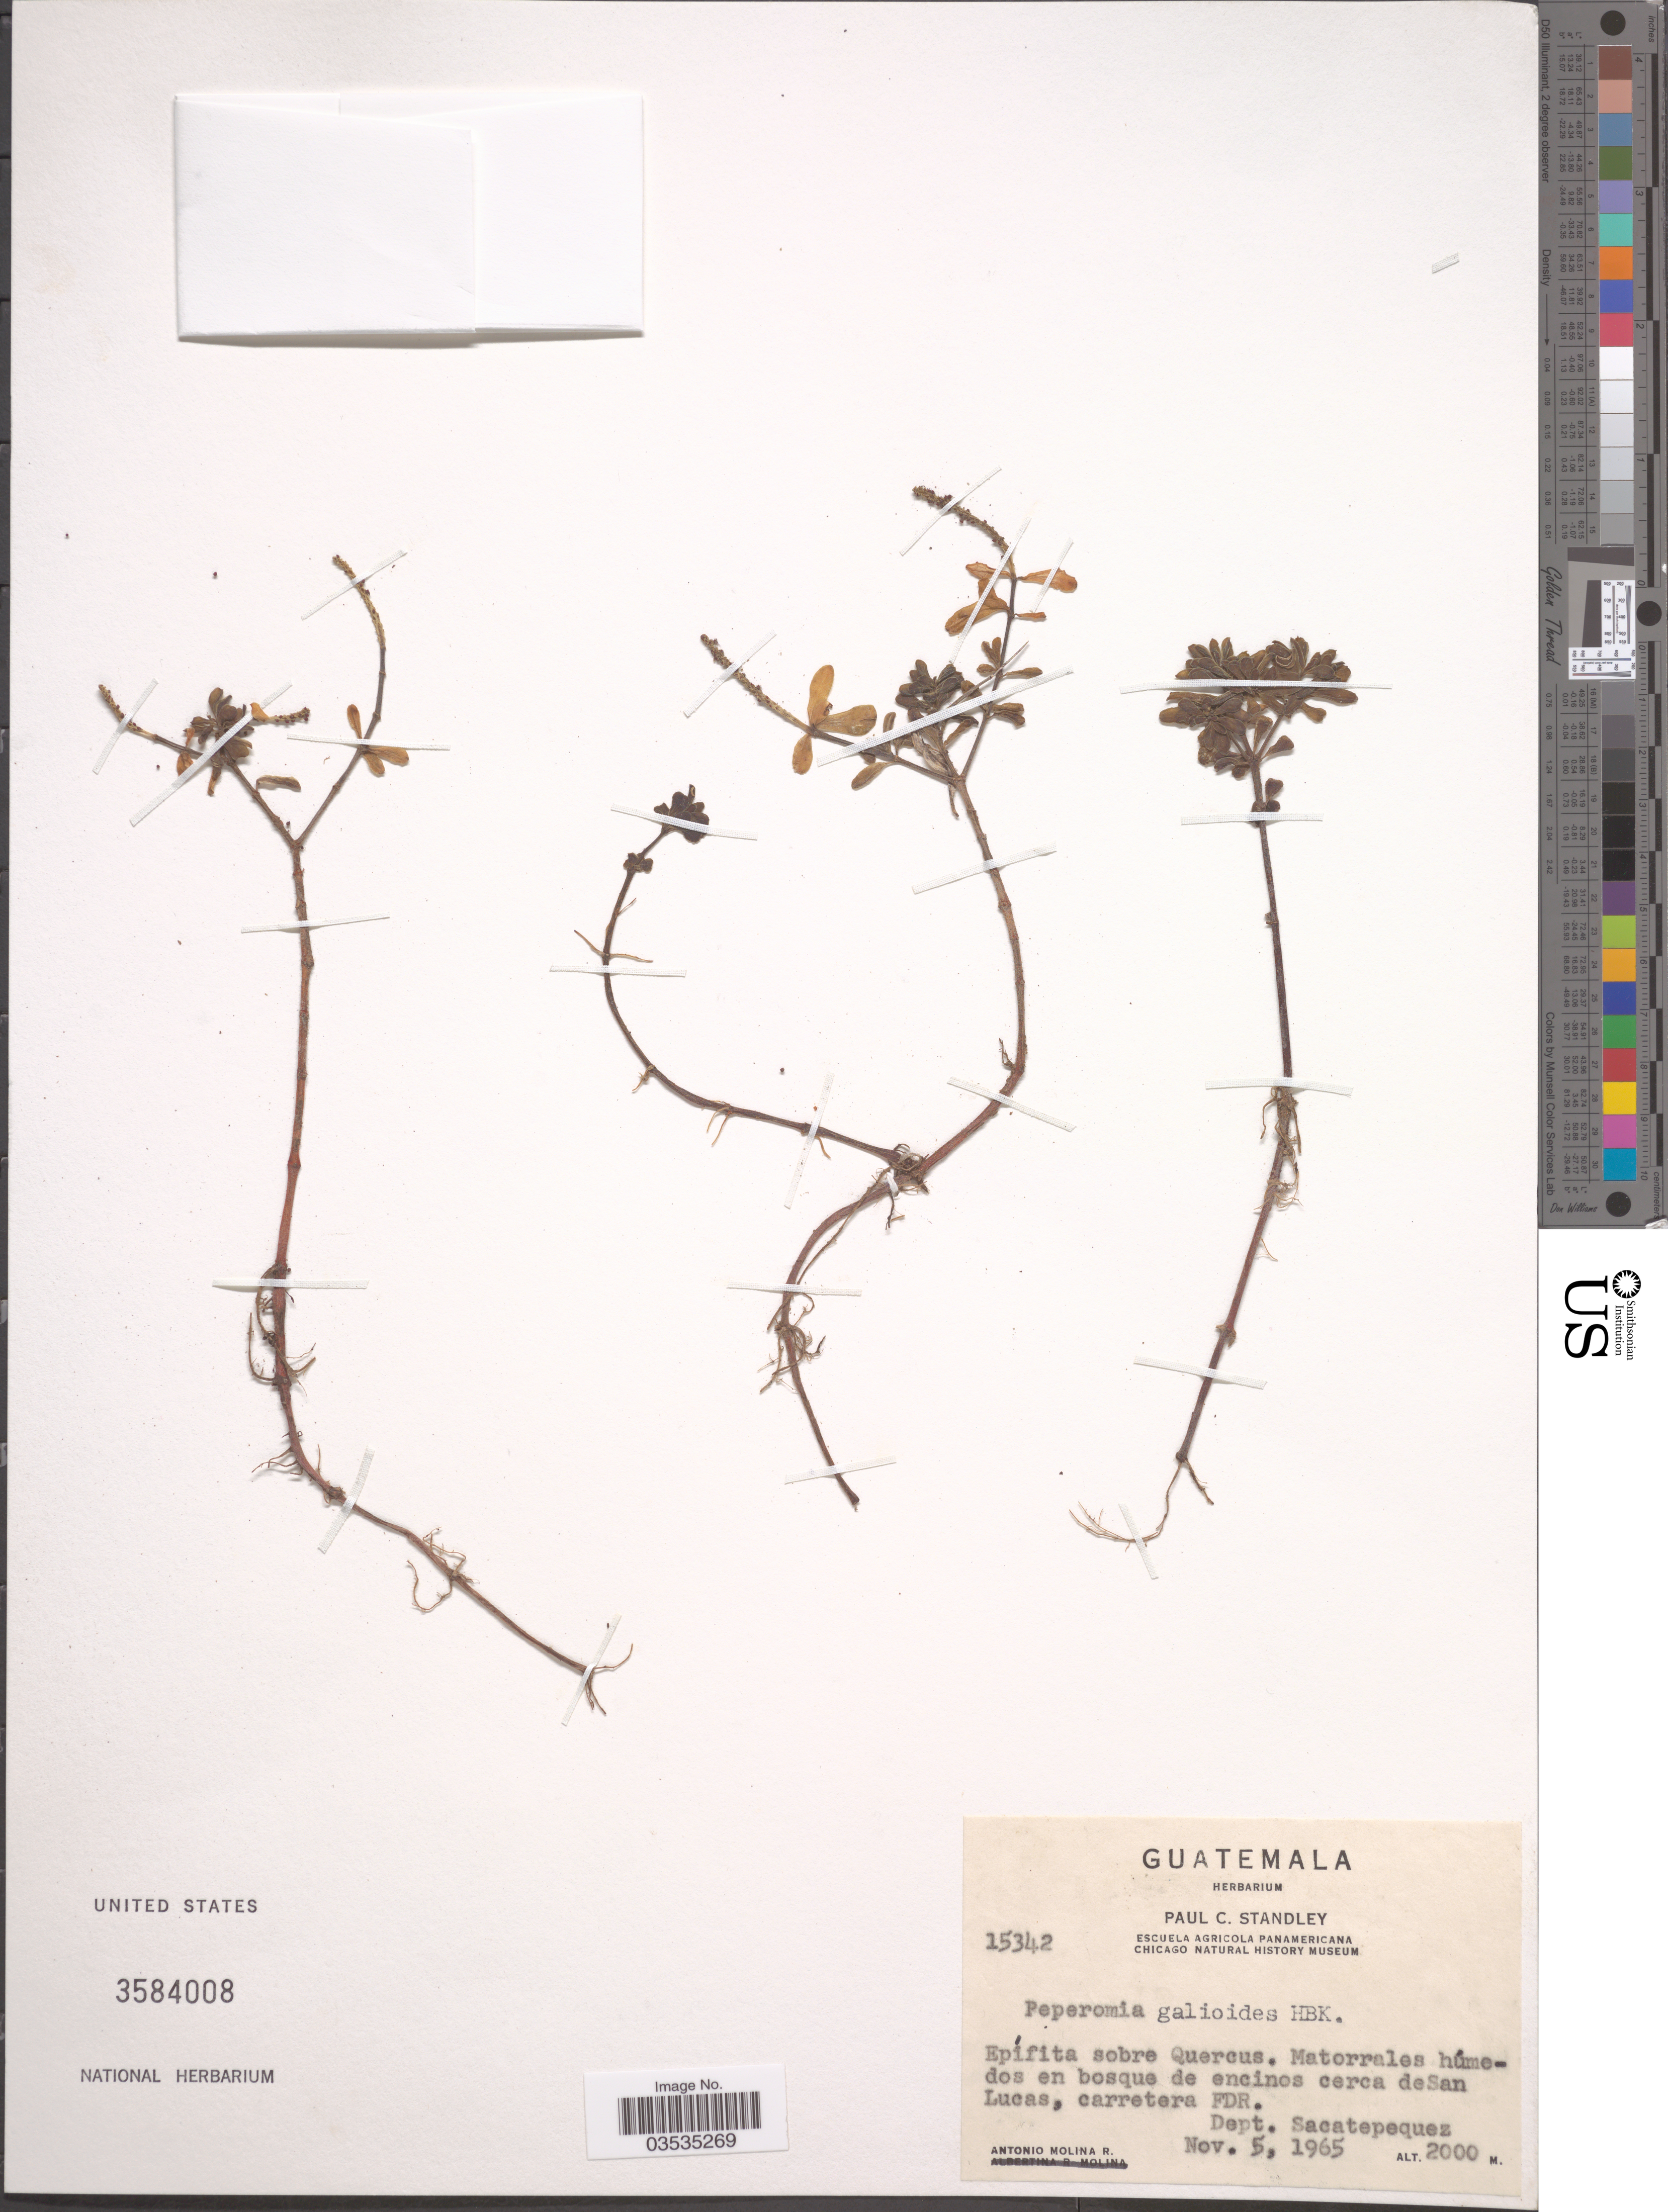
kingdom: Plantae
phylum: Tracheophyta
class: Magnoliopsida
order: Piperales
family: Piperaceae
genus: Peperomia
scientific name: Peperomia leptophylla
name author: Miq.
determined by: Jiménez, José Estaban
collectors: A. Molina R.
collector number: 15342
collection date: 1965-11-05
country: Guatemala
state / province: Sacatepequez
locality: Epífita sobre Quercus. Matorrales húmedos en bosque de encinos cerca de San Lucas, carretera FDR. Dept. Sacatepequez.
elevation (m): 2000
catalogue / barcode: US 3584008